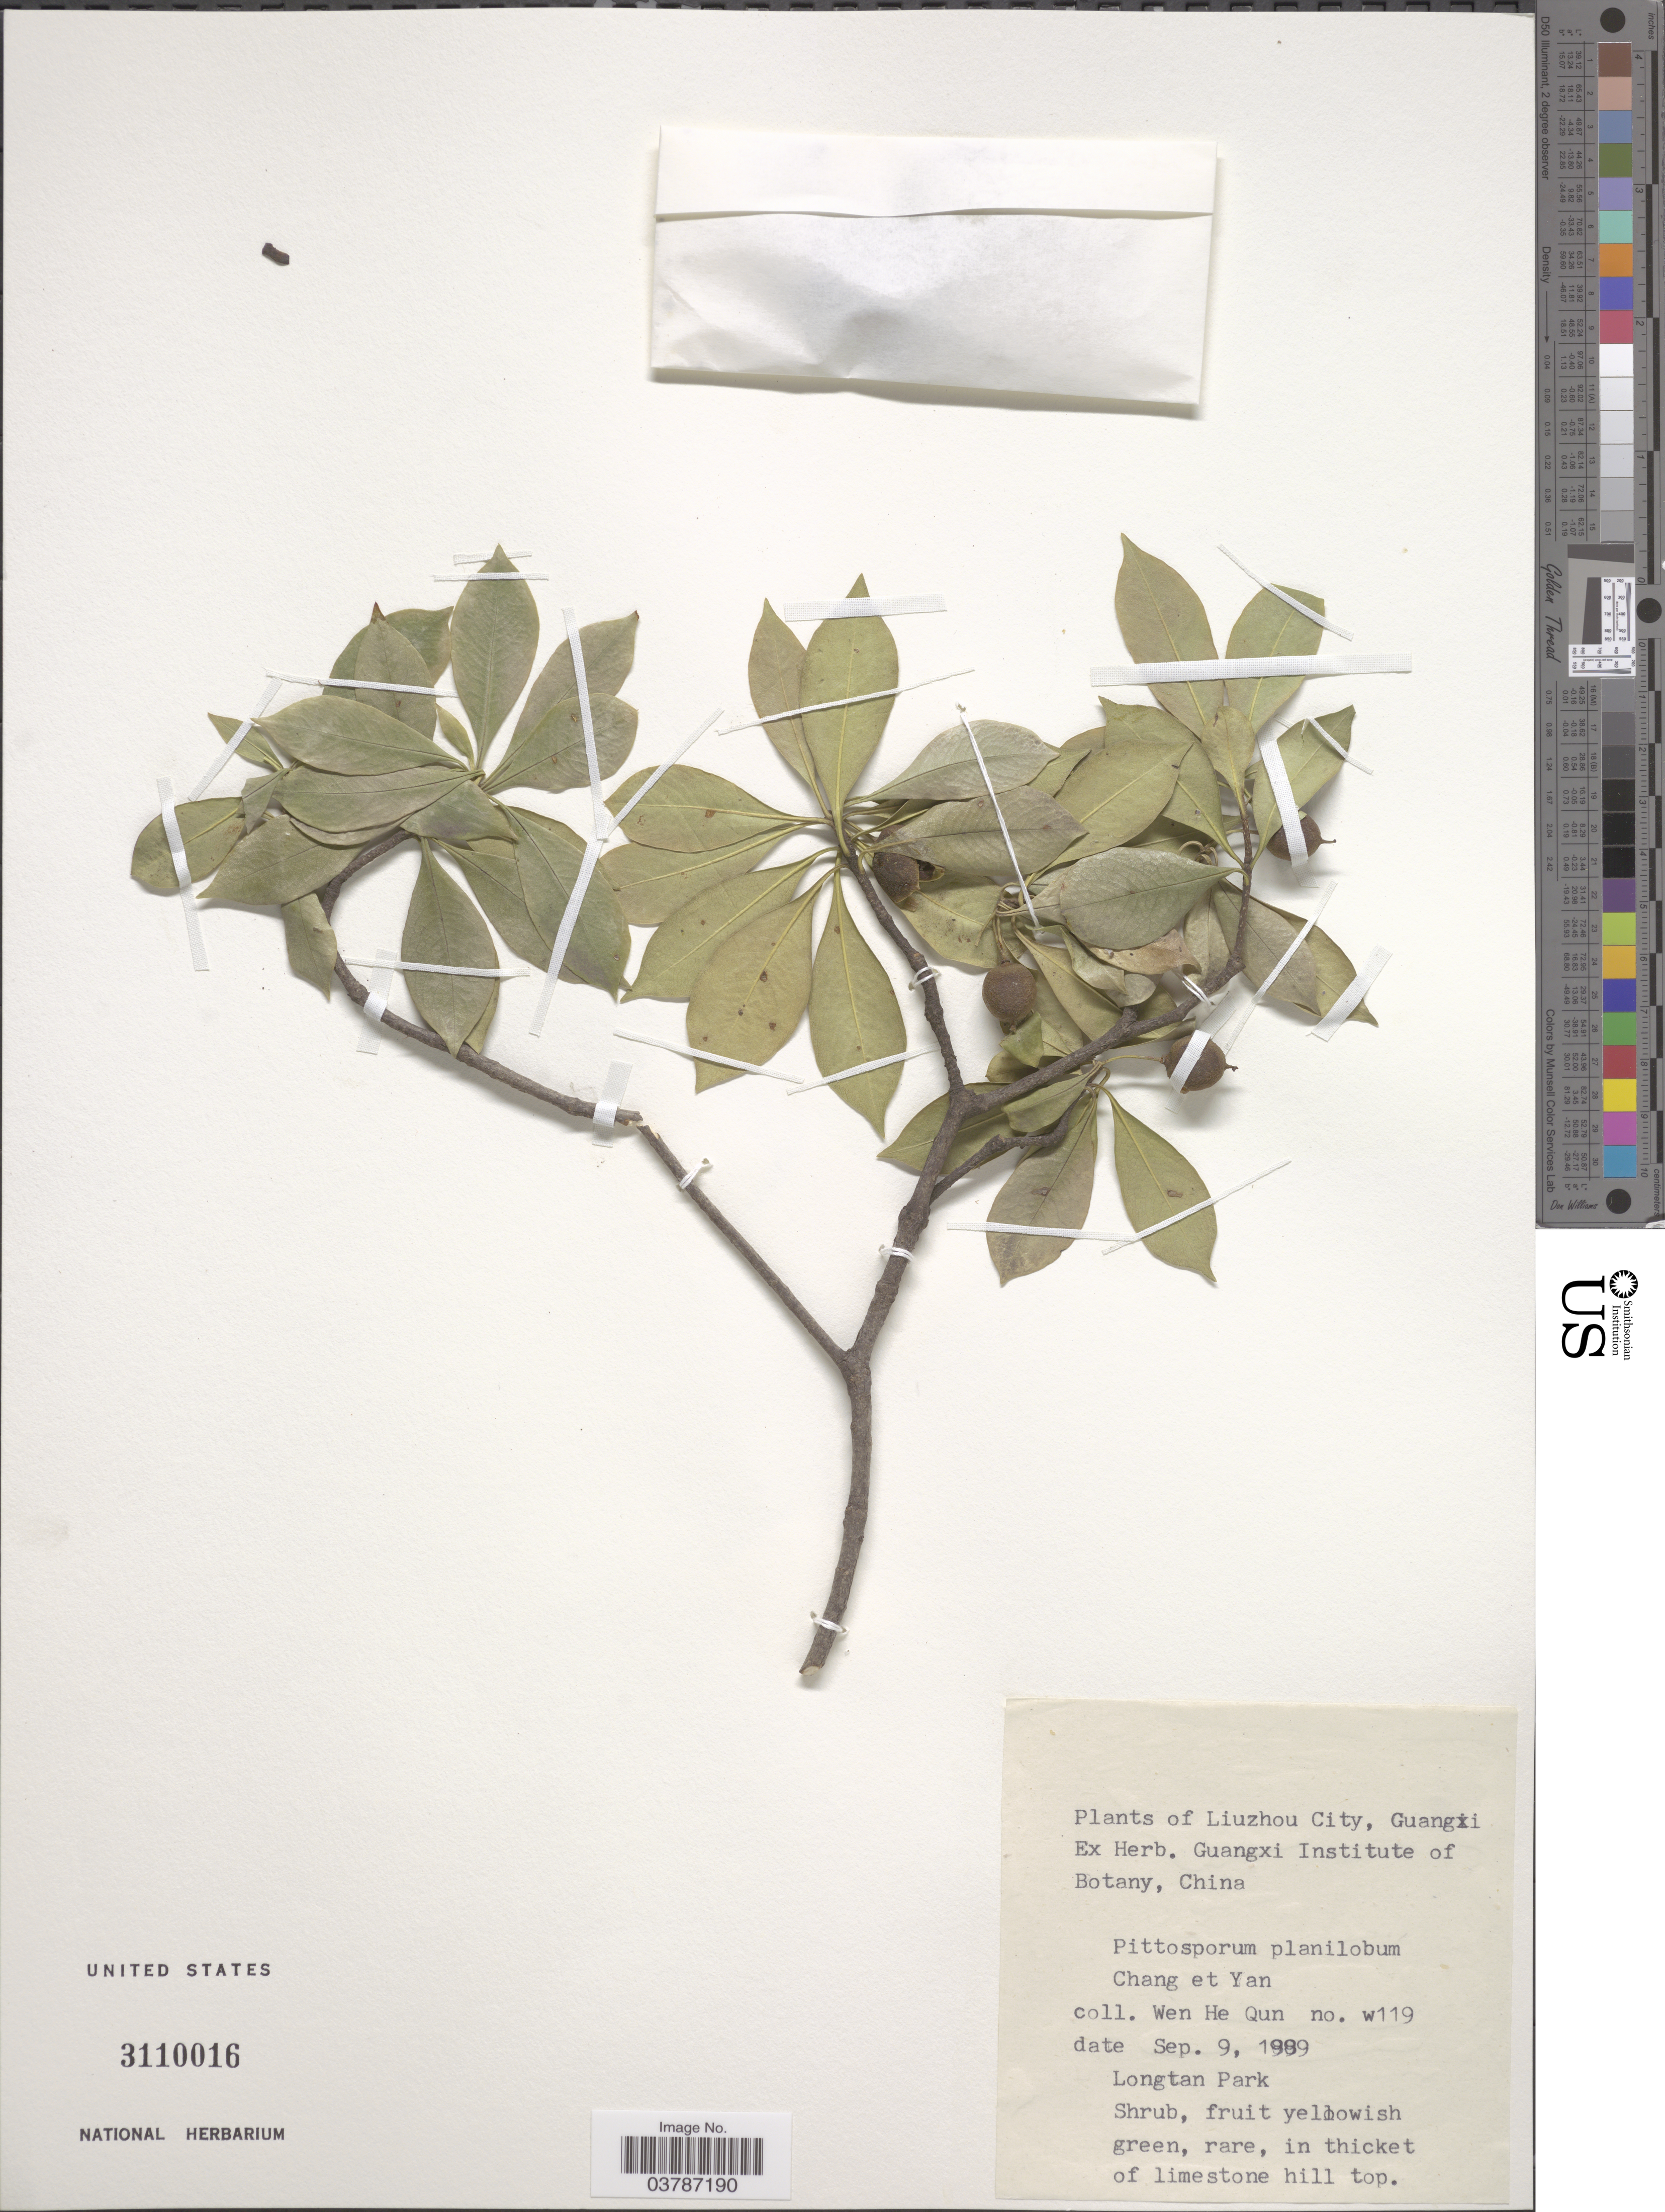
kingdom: Plantae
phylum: Tracheophyta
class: Magnoliopsida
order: Apiales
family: Pittosporaceae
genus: Pittosporum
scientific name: Pittosporum planilobum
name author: H.T. Chang & S.Z. Yan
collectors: H. Wen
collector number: W119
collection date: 1989-09-09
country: China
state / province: Guangxi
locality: Liuzhou City. Chang et Yan. Longtan Park.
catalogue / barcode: US 3110016